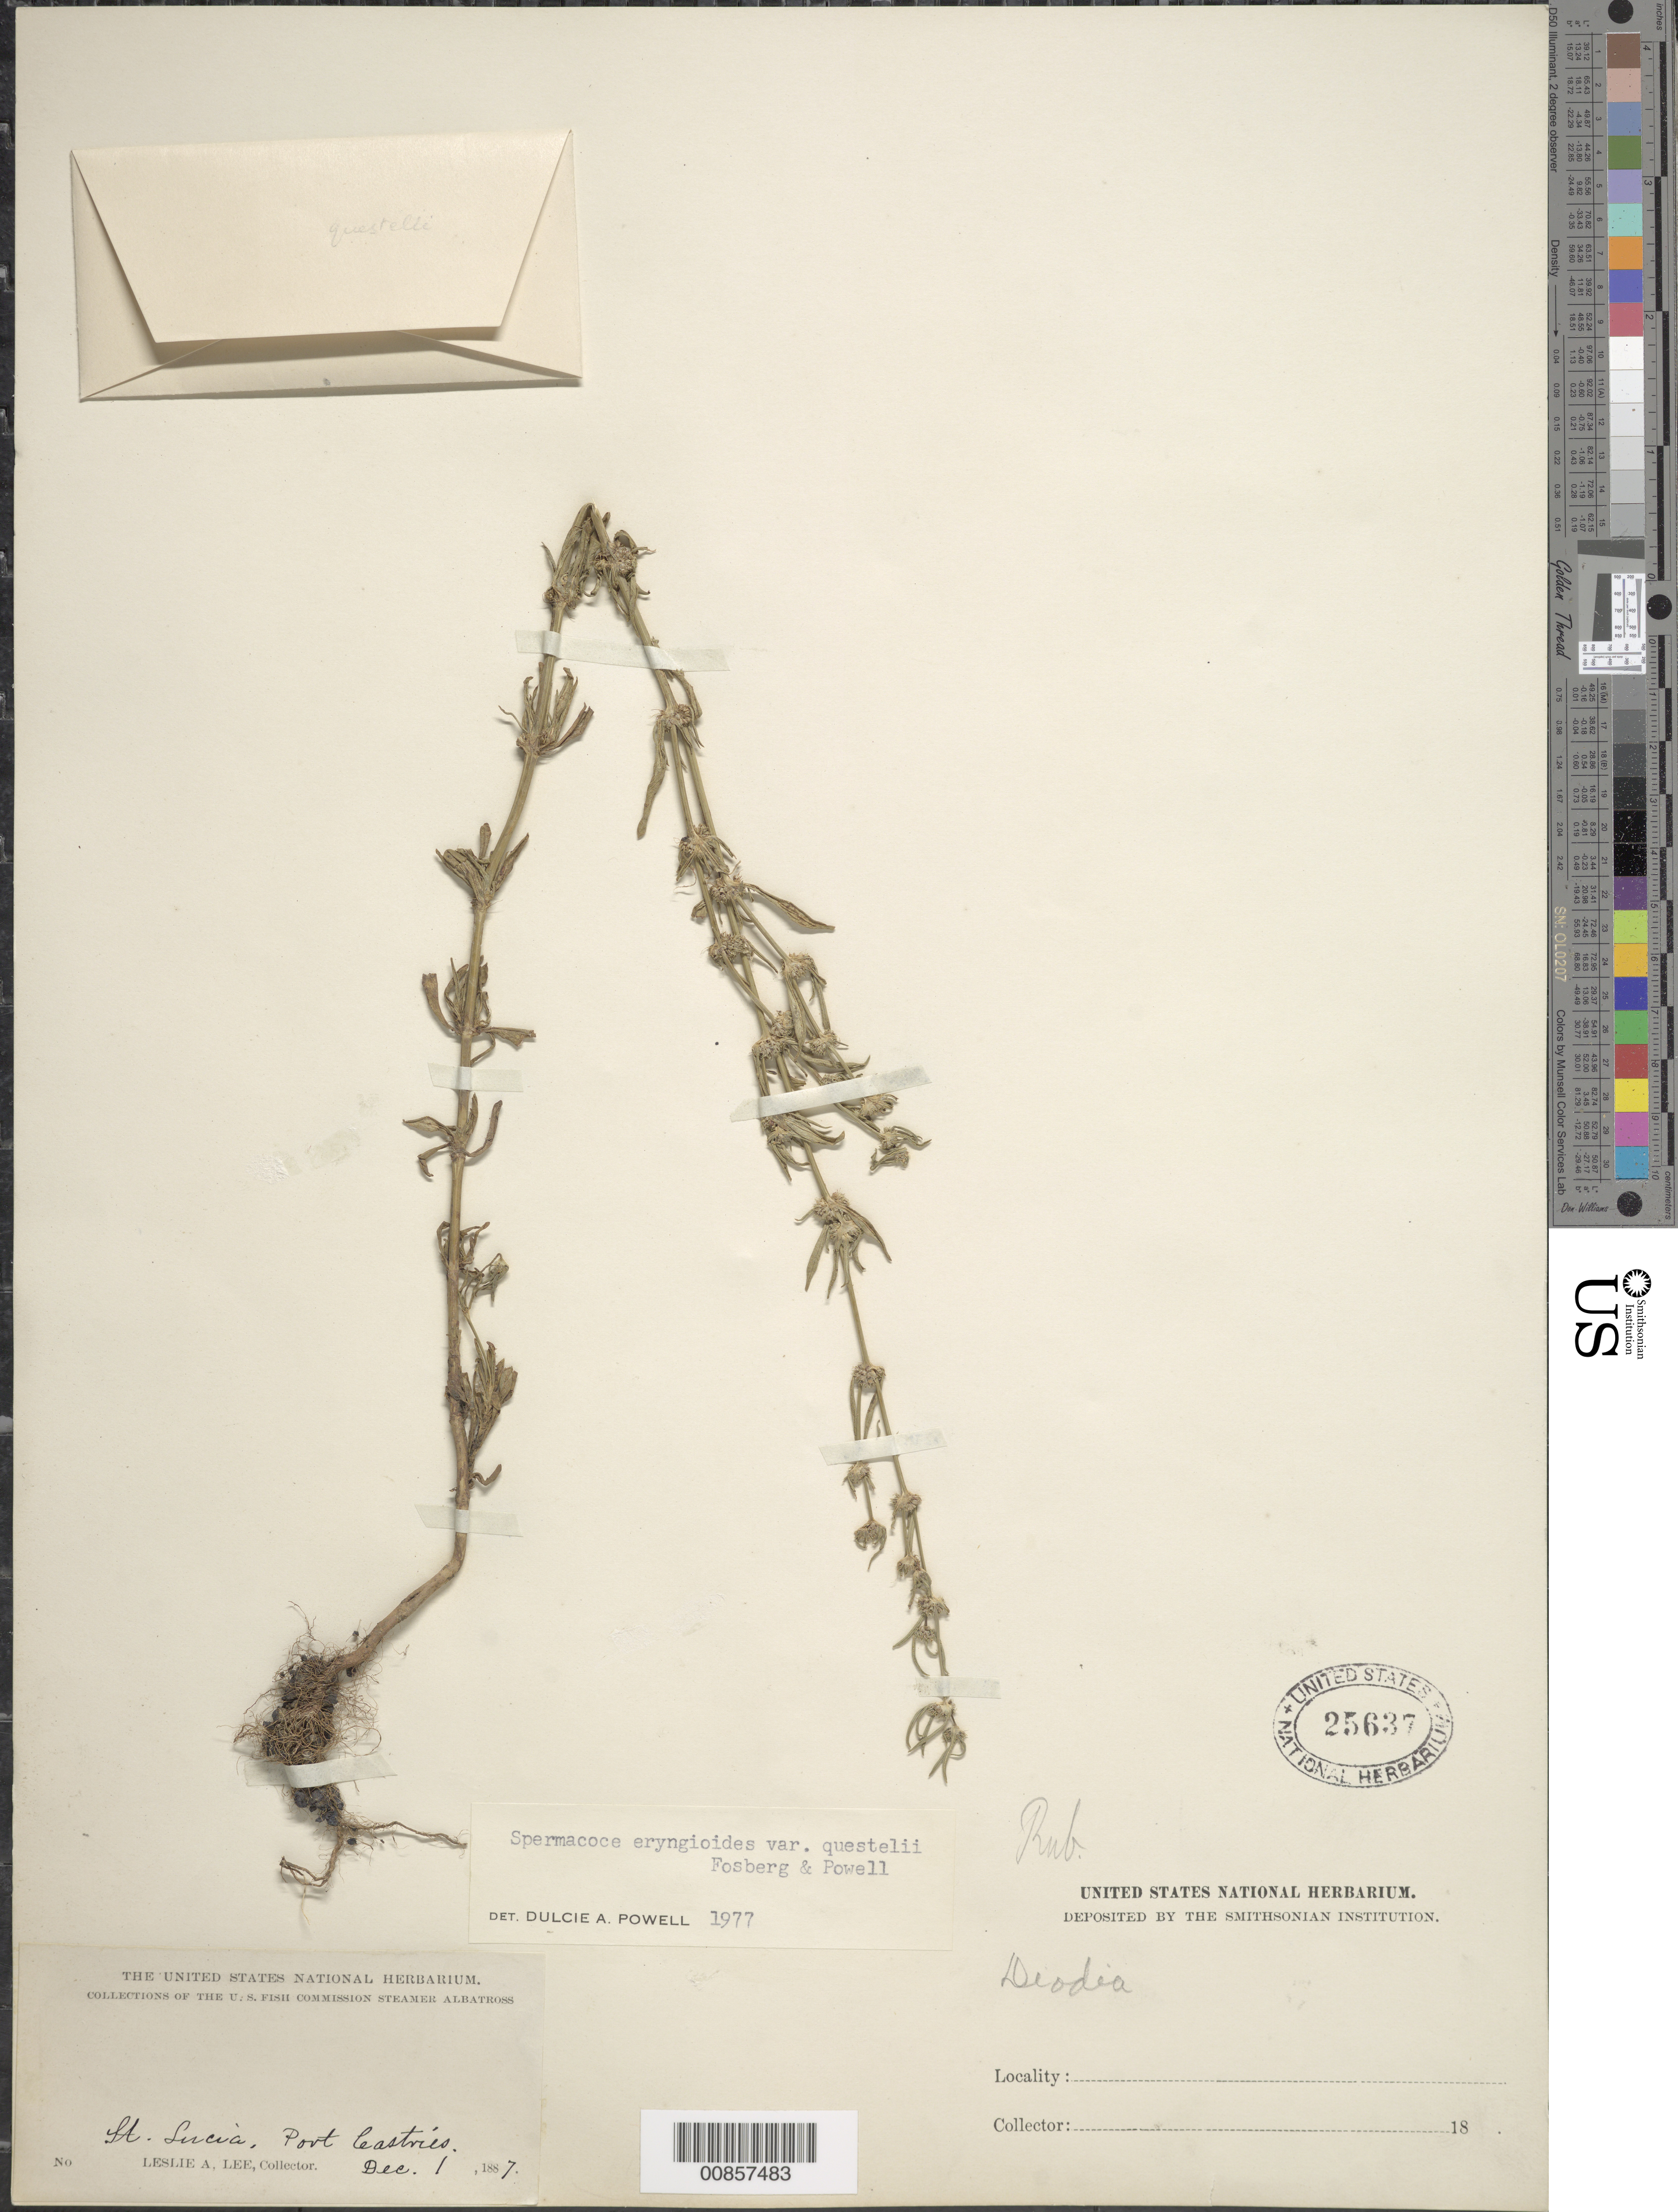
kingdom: Plantae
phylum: Tracheophyta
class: Magnoliopsida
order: Gentianales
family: Rubiaceae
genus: Spermacoce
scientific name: Spermacoce eryngioides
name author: (Cham. & Schltdl.) Kuntze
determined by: Powell, D. A.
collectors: L. Lee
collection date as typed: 01 Dec 1887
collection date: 1887-12-01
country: St. Lucia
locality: Port Castries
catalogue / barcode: US 25637